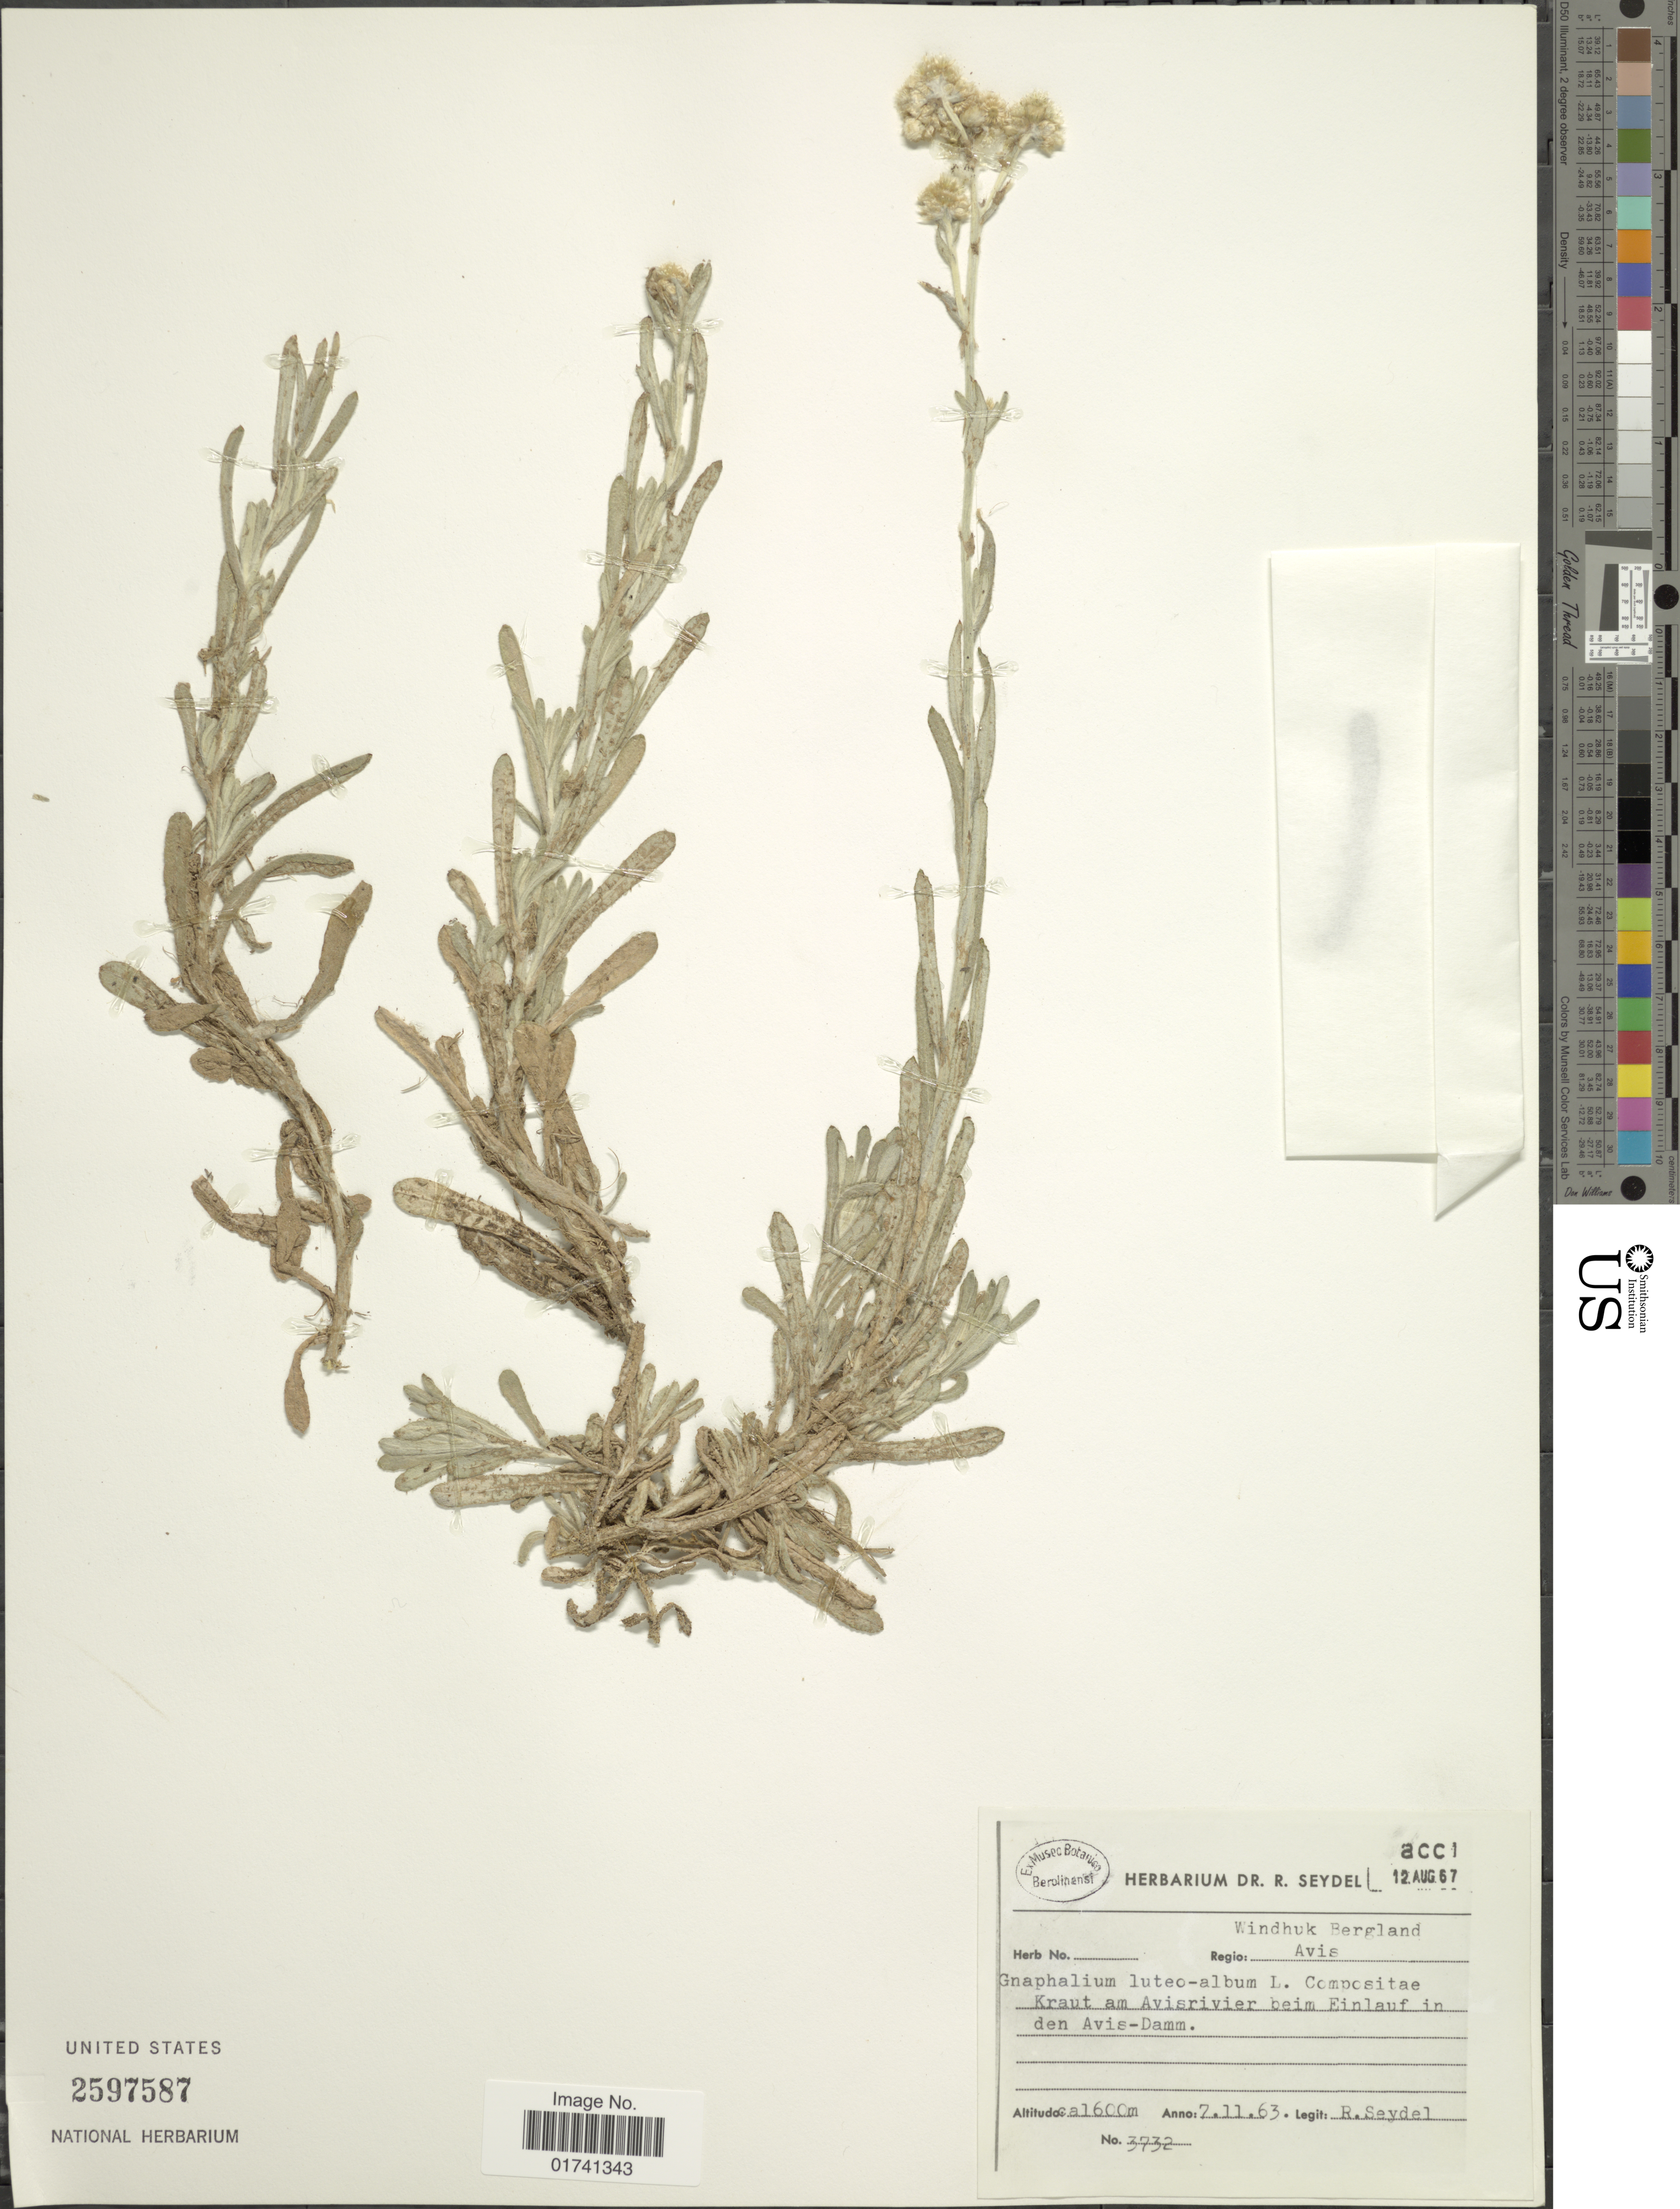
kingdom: Plantae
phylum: Tracheophyta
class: Magnoliopsida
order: Asterales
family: Asteraceae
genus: Laphangium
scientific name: Laphangium luteoalbum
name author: (L.) Tzvelev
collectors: R. Seydel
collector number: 3732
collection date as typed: Transcribed d/m/y: 7/11/63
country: Namibia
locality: Windhuk Bergland, Regio Avis, Kraut am Avisrivier beim Einlauf in den Avis-Damm.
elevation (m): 1600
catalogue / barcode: US 2597587